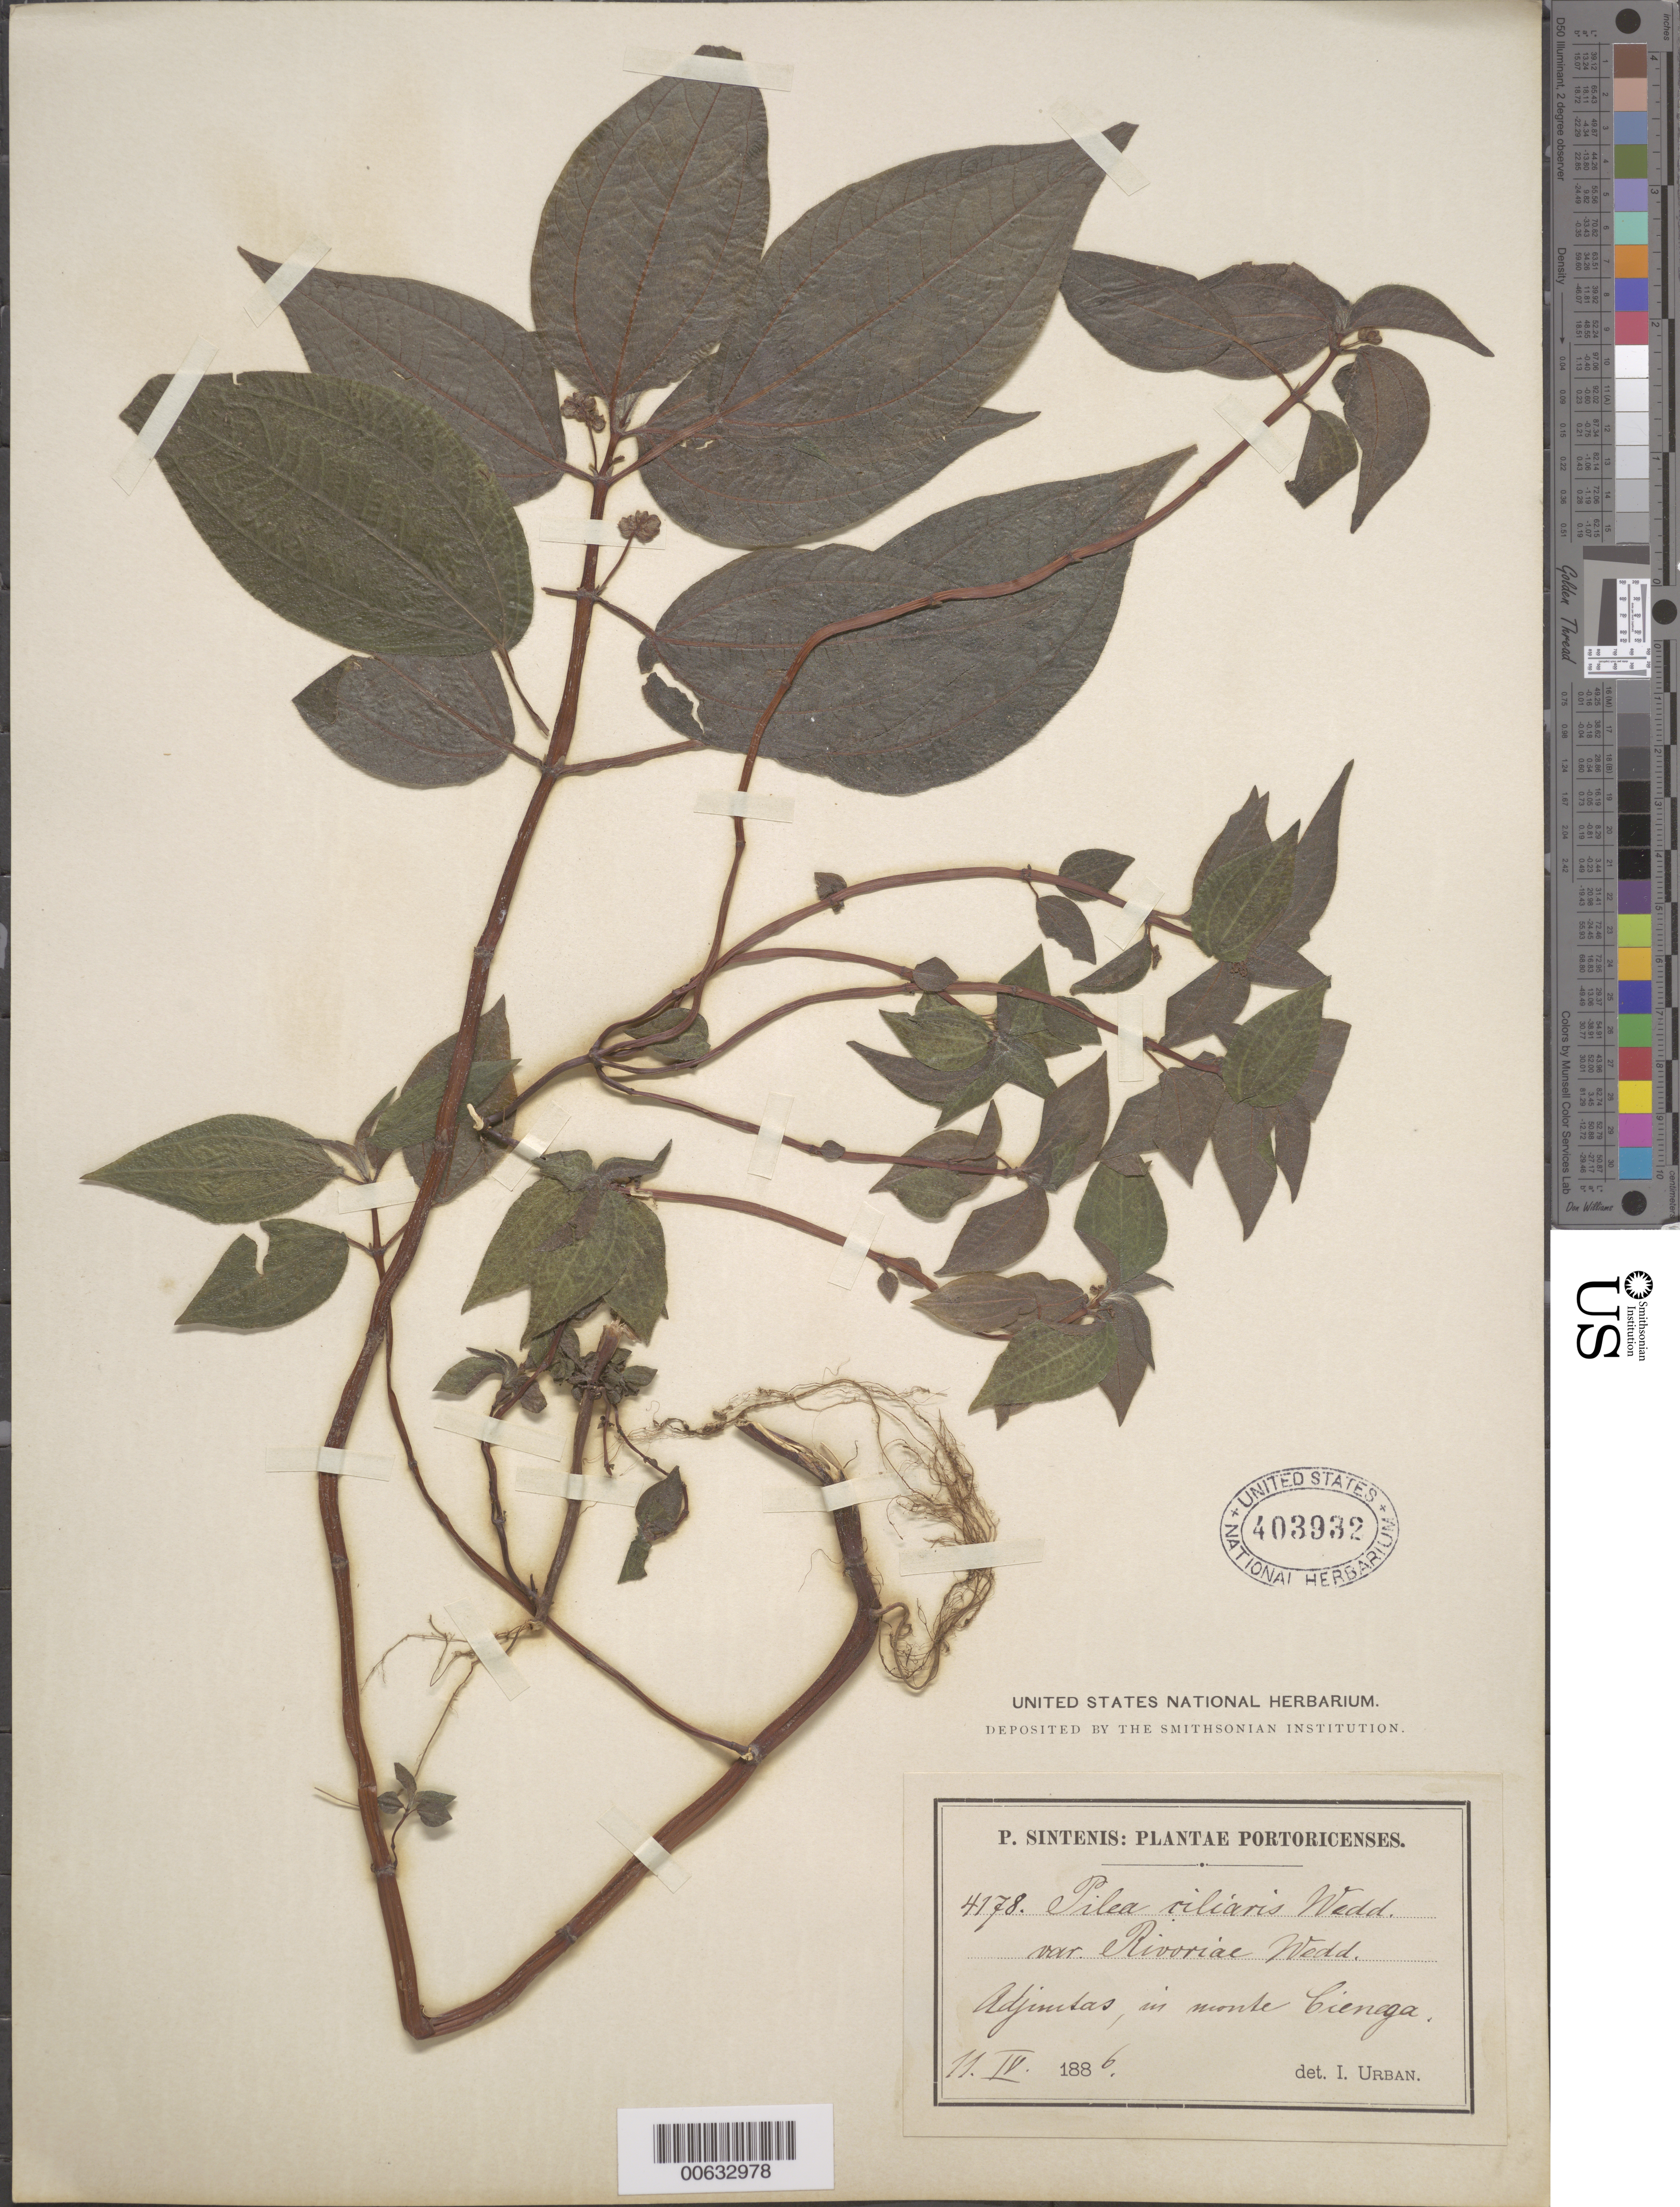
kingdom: Plantae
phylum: Tracheophyta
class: Magnoliopsida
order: Rosales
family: Urticaceae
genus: Pilea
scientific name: Pilea parietaria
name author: (L.) Blume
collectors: P. Sintenis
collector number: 4178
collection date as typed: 11 Apr 1886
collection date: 1886-04-11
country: Puerto Rico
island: Greater Antilles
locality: Adjuntas, in monte Cienega.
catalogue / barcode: US 403932